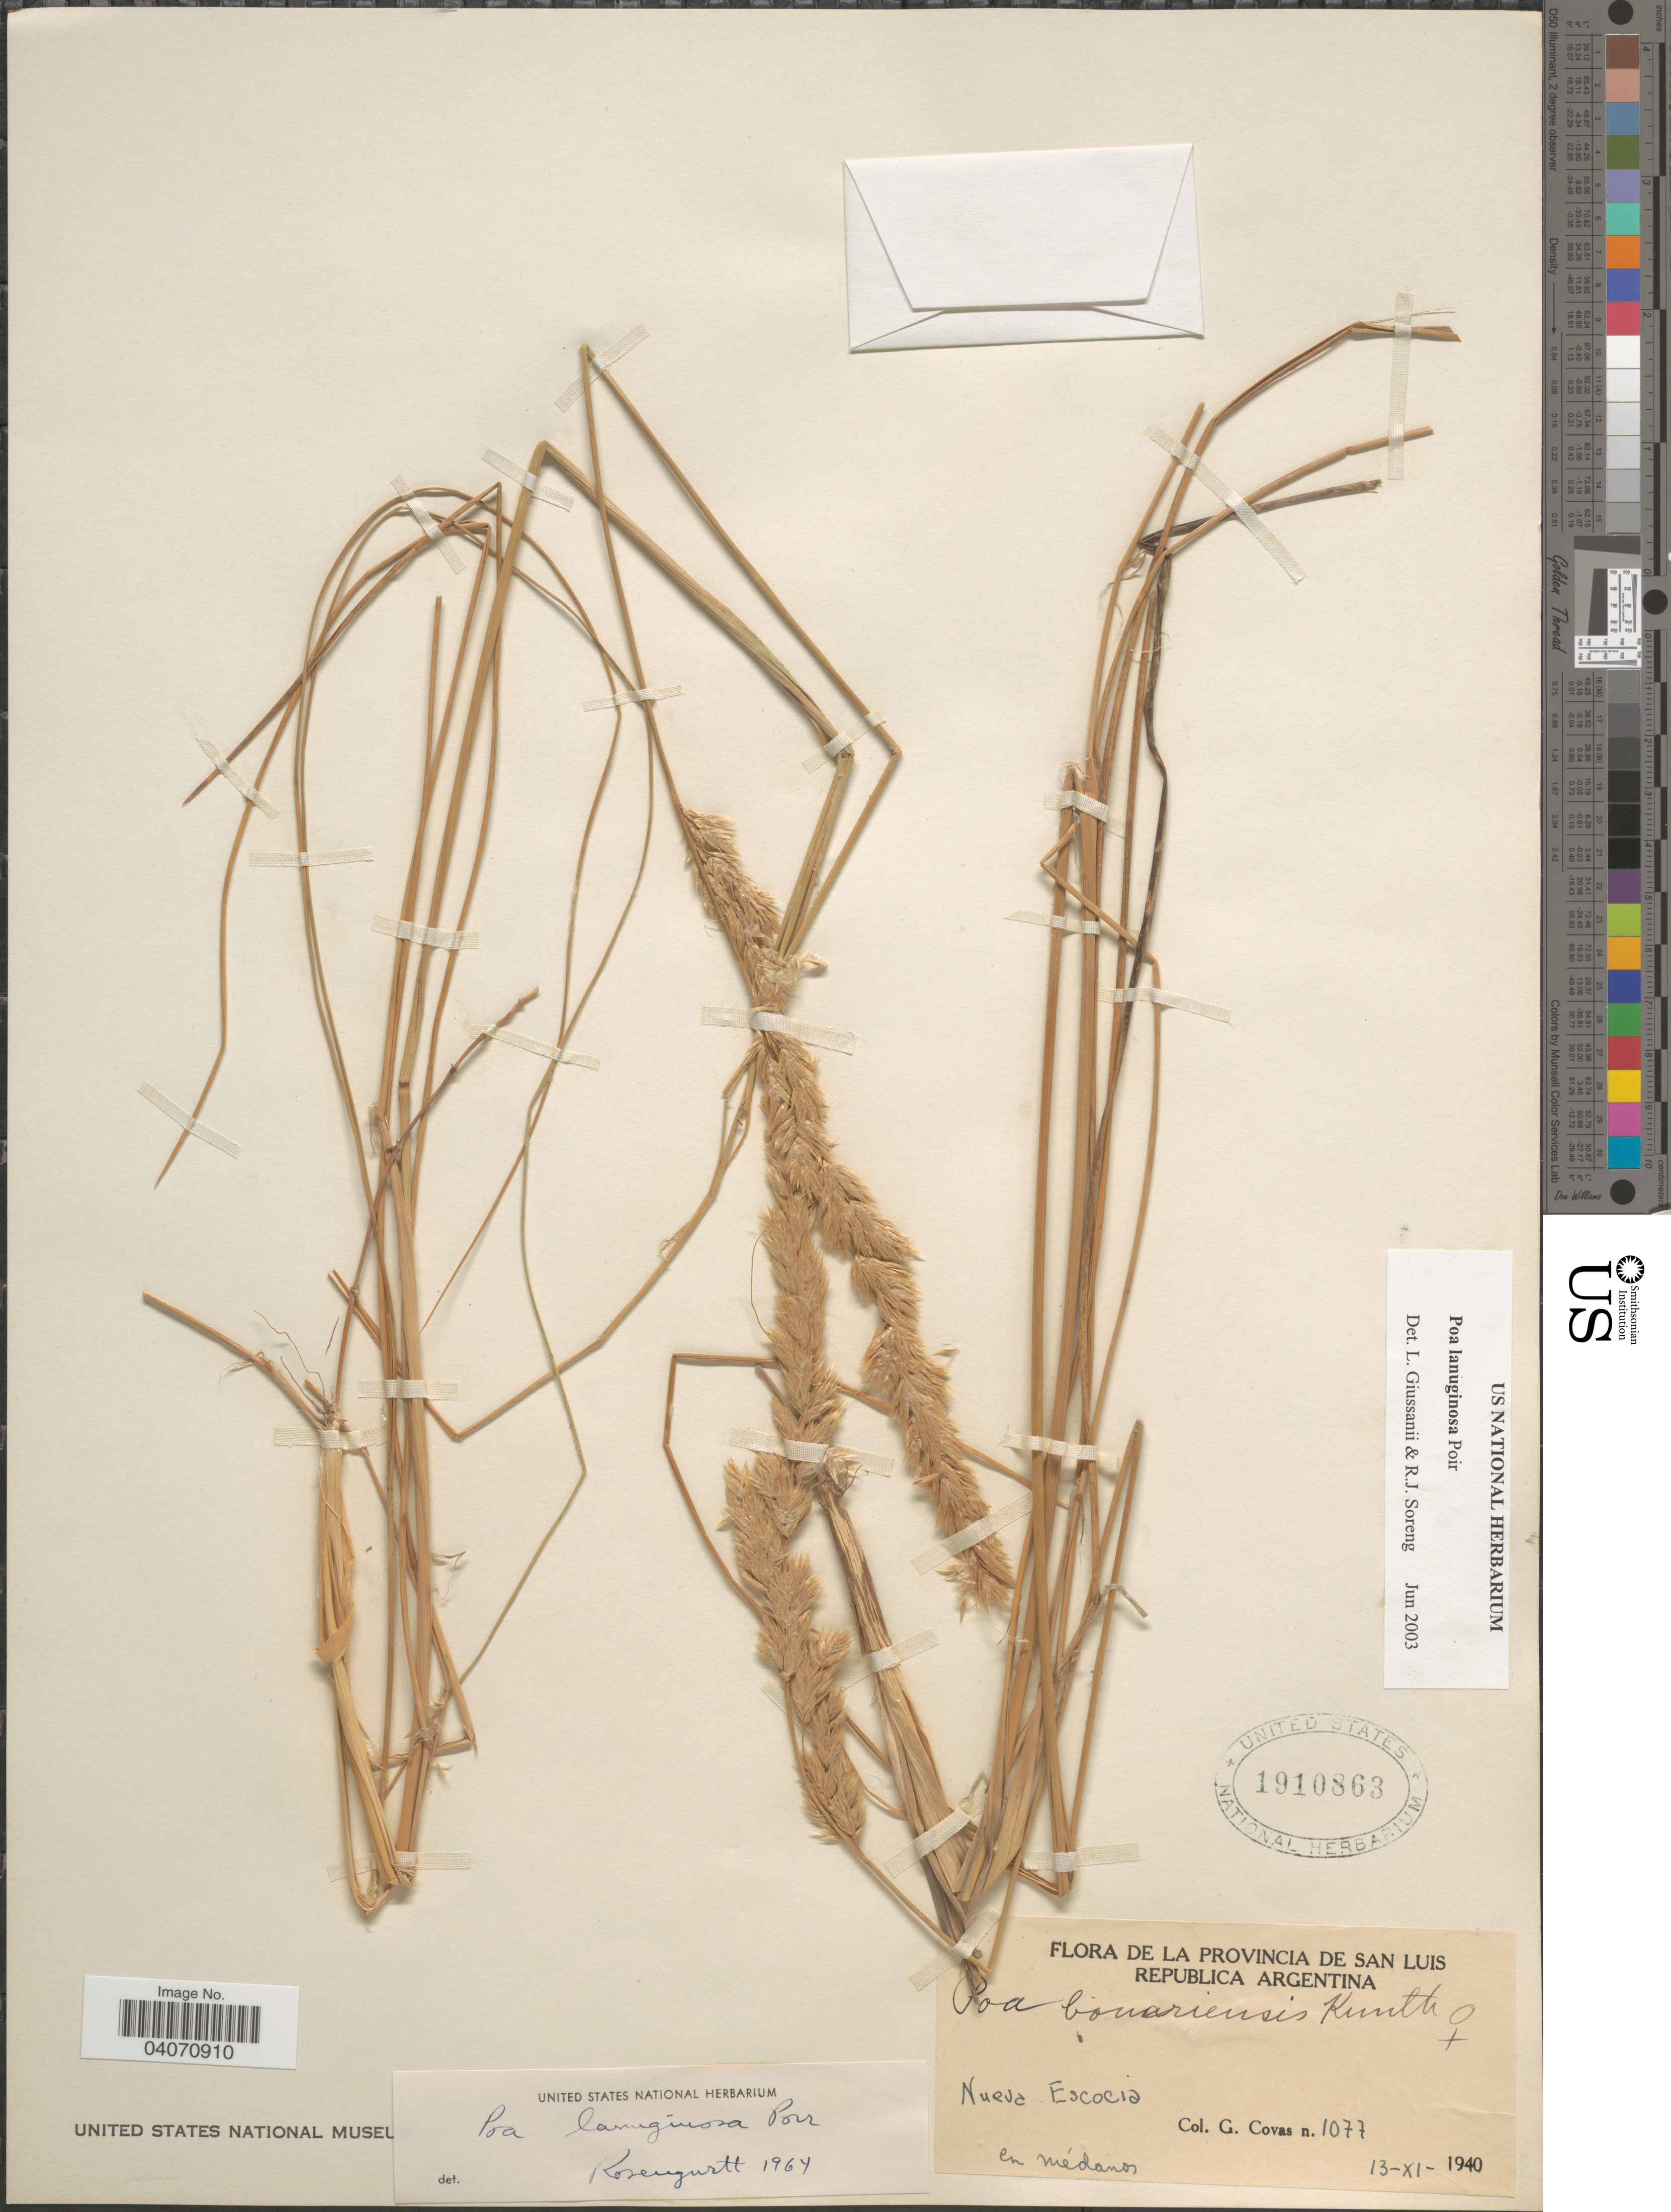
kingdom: Plantae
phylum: Tracheophyta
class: Liliopsida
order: Poales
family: Poaceae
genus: Poa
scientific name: Poa lanuginosa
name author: Poir.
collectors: G. Covas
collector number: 1077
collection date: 1940-11-13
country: Argentina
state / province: San Luis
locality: Nueva Escocia.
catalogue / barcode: US 1910863